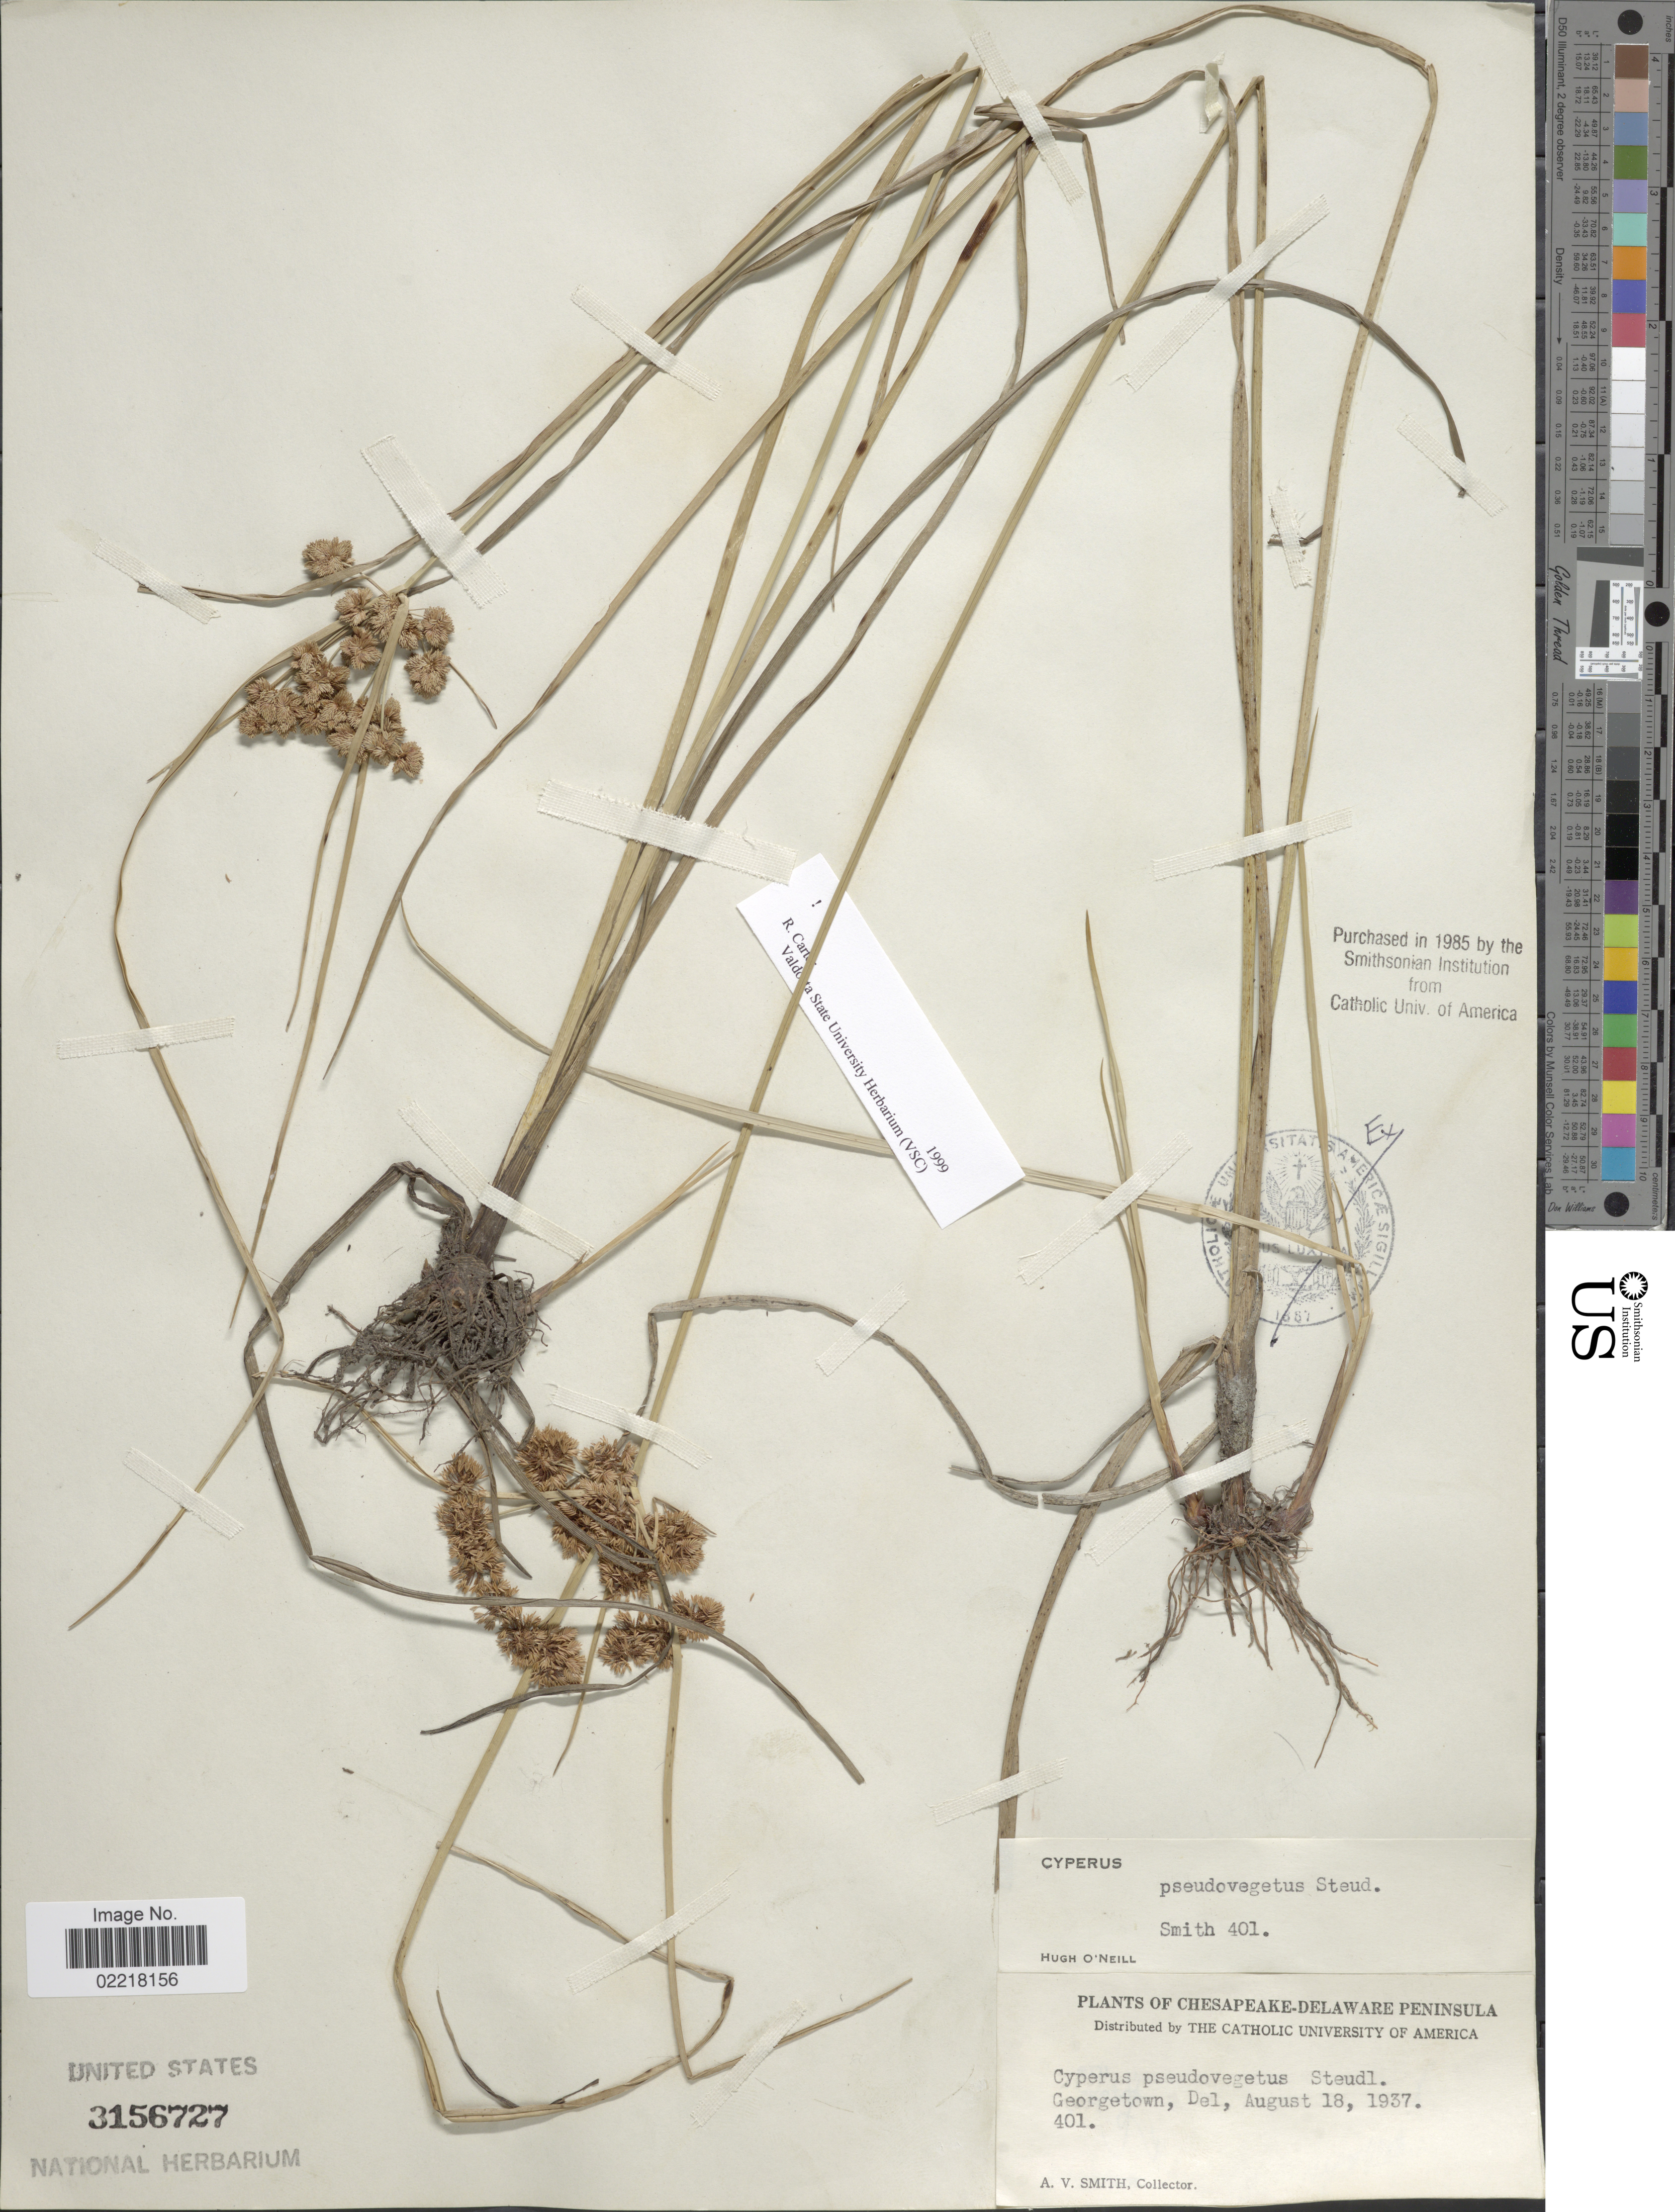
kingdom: Plantae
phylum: Tracheophyta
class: Liliopsida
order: Poales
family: Cyperaceae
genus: Cyperus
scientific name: Cyperus pseudovegetus Steud.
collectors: A. V. P. Smith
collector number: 401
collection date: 1937-08-18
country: United States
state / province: Delaware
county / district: Sussex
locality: Chesapeake-Delaware Peninsula. Georgetown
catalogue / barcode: US 3156727